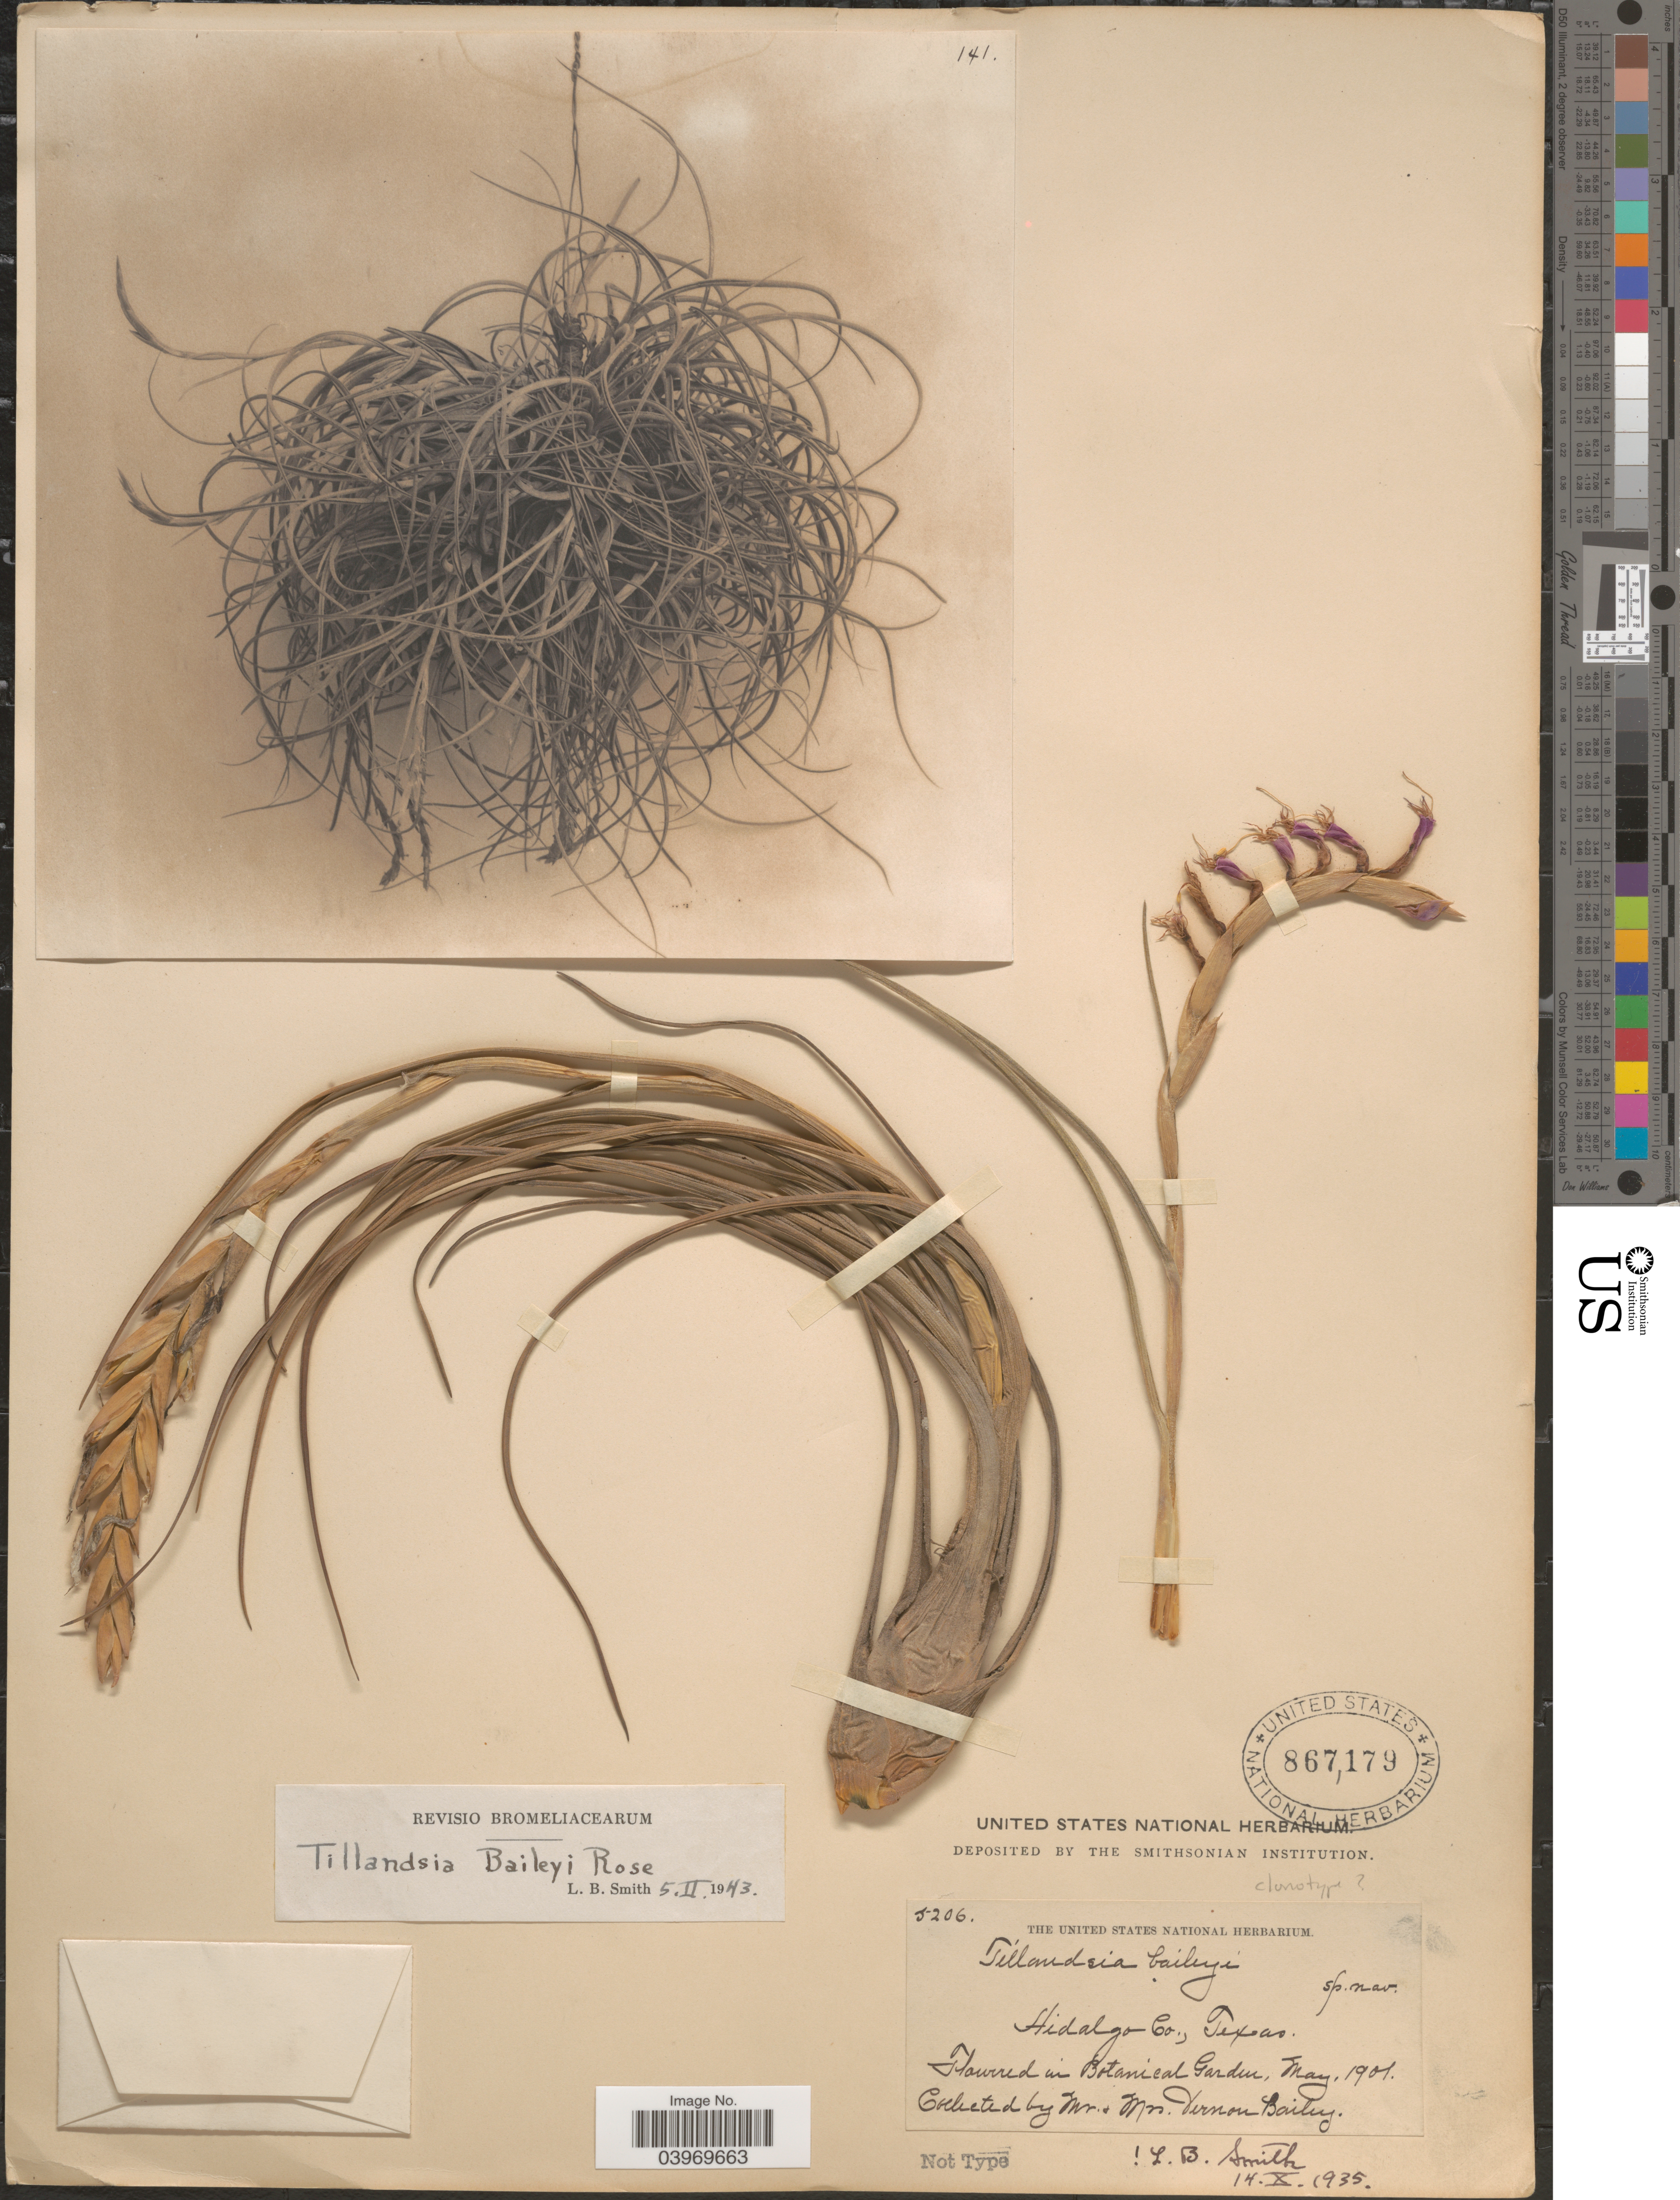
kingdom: Plantae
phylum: Tracheophyta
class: Liliopsida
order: Poales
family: Bromeliaceae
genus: Tillandsia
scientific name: Tillandsia baileyi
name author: Rose ex Small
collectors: V. O. Bailey & V. Bailey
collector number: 5206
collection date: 1901-05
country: United States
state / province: Texas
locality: Hidalgo Co.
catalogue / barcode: US 867179